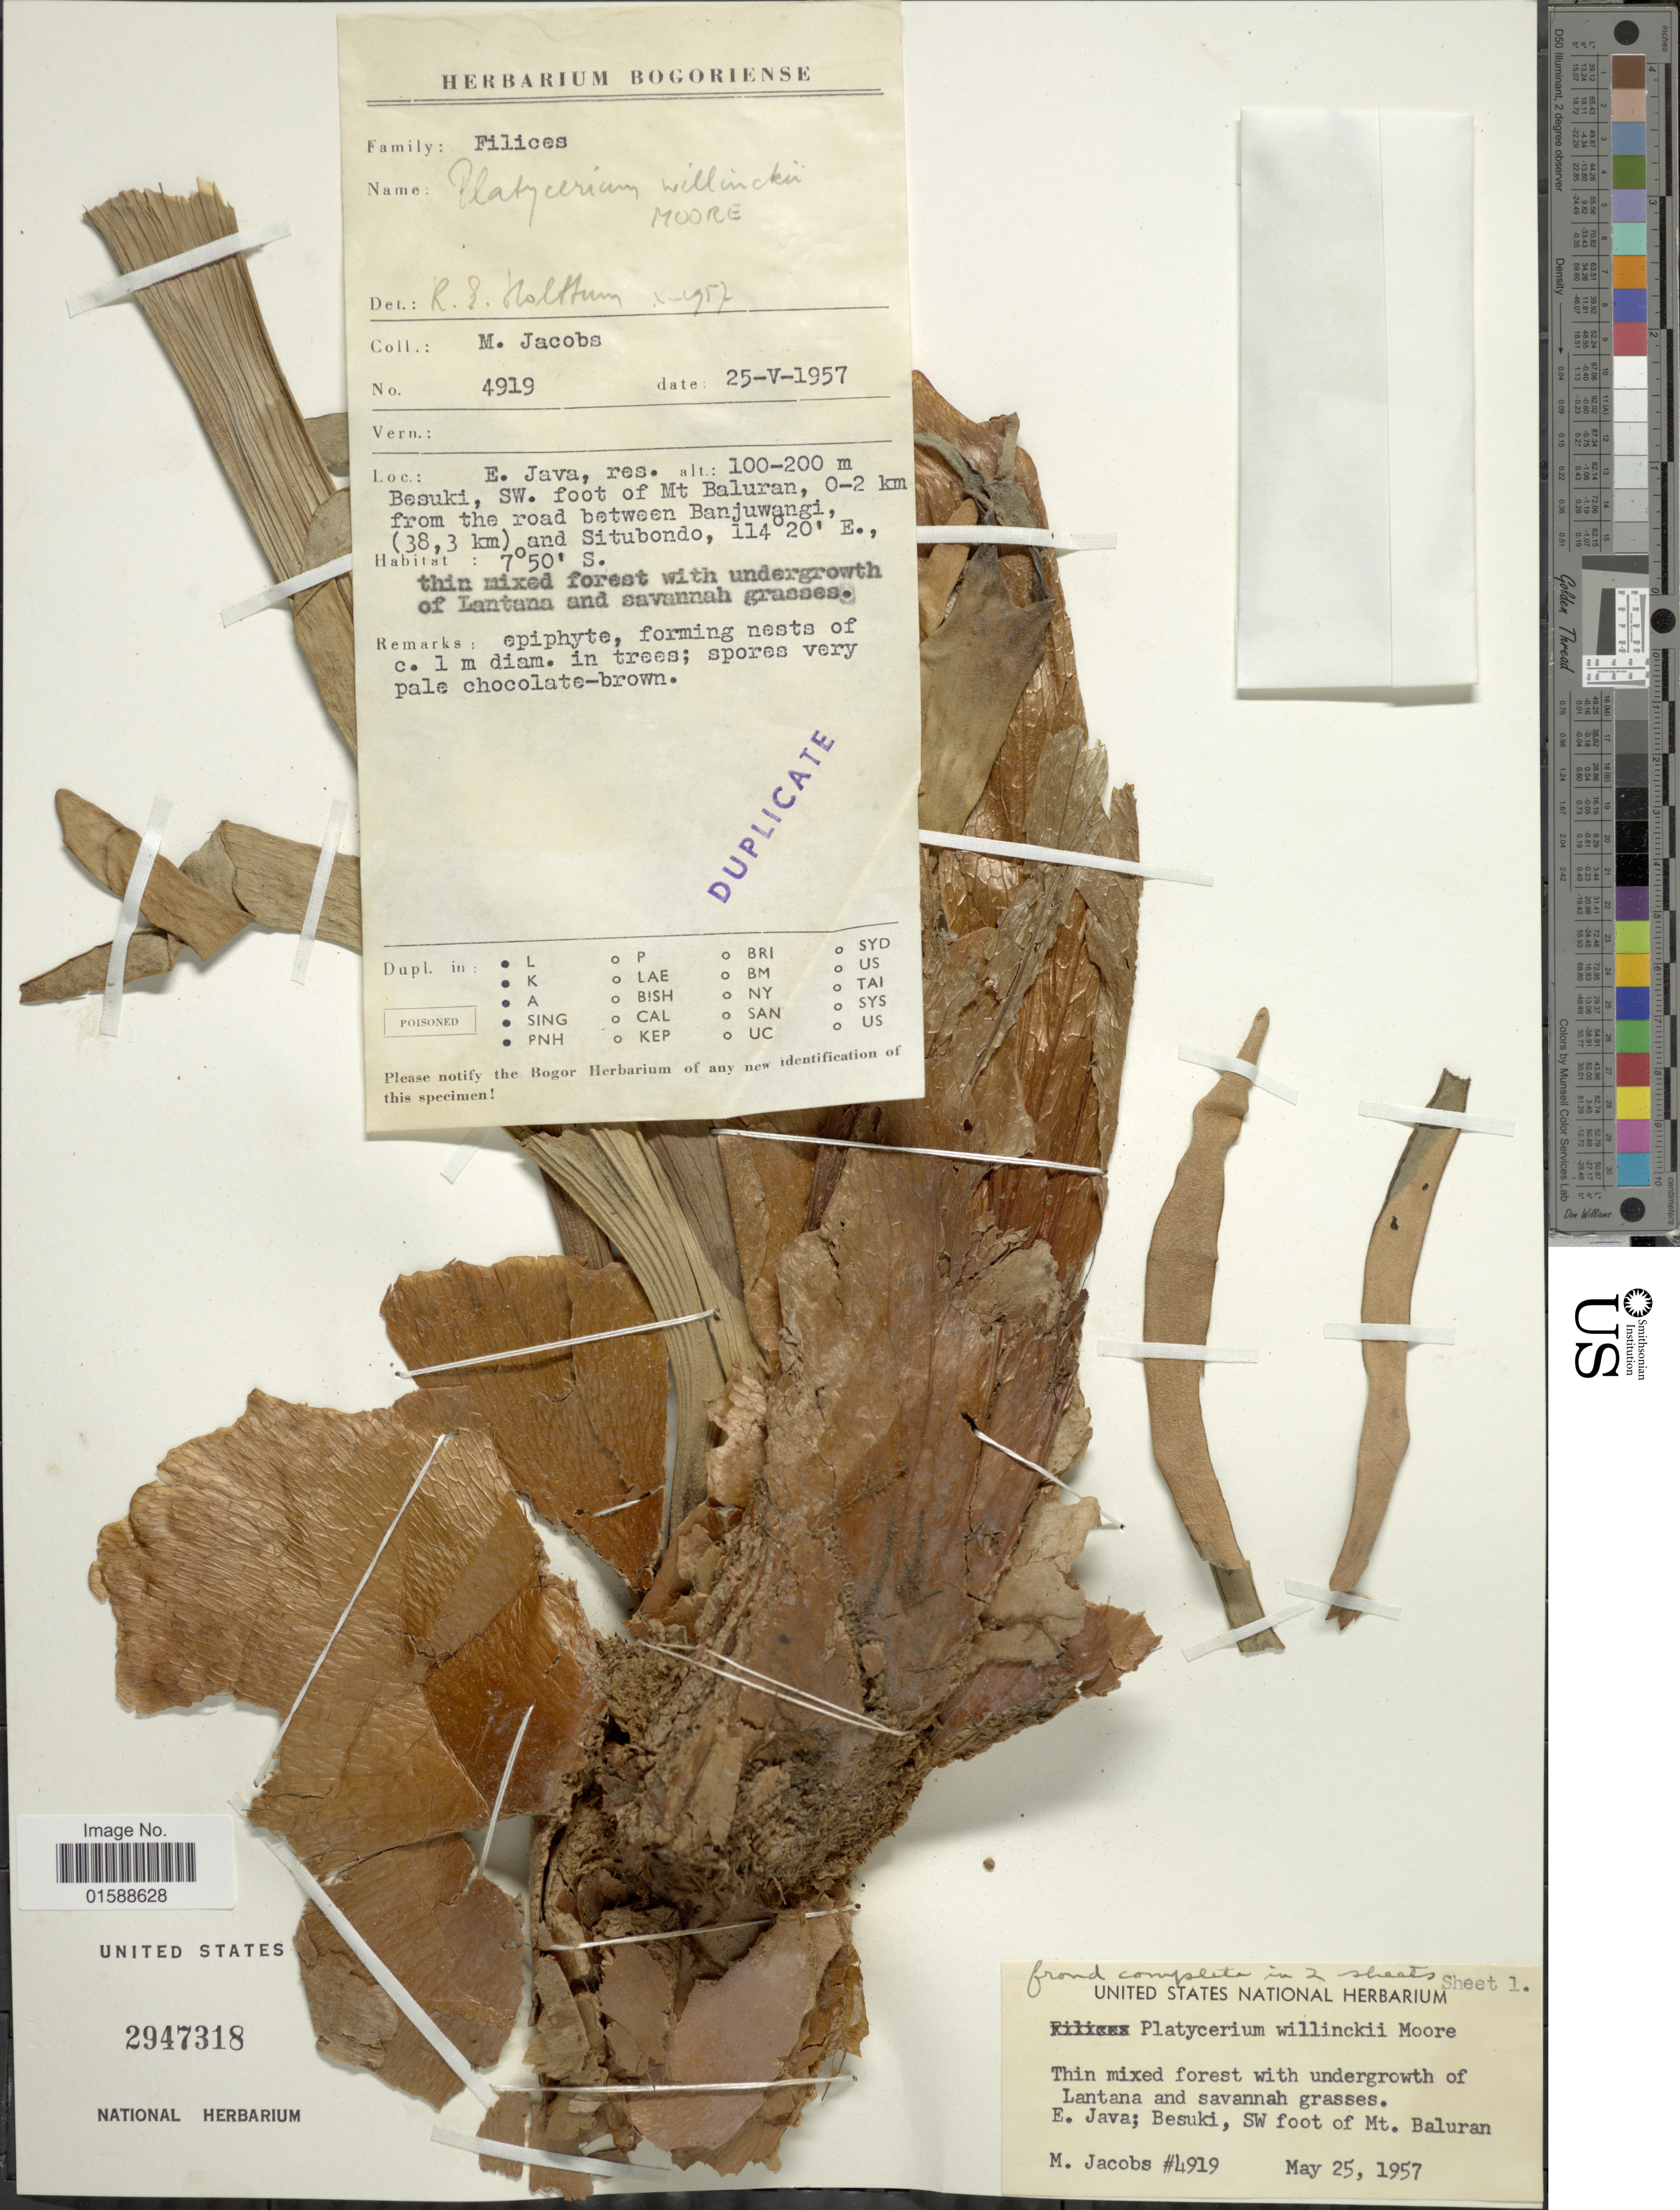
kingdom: Plantae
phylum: Tracheophyta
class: Polypodiopsida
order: Polypodiales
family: Polypodiaceae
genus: Platycerium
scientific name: Platycerium willinckii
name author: L.B. Moore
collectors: M. Jacobs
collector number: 4919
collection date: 1957-05-25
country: Indonesia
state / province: Java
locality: E. Java, res. Besuki, SW of foot of Mt baluran, 0-2 km from the road between Banjuwangi, (38,3 km) and Satubondo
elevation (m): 100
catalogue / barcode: US 2947318